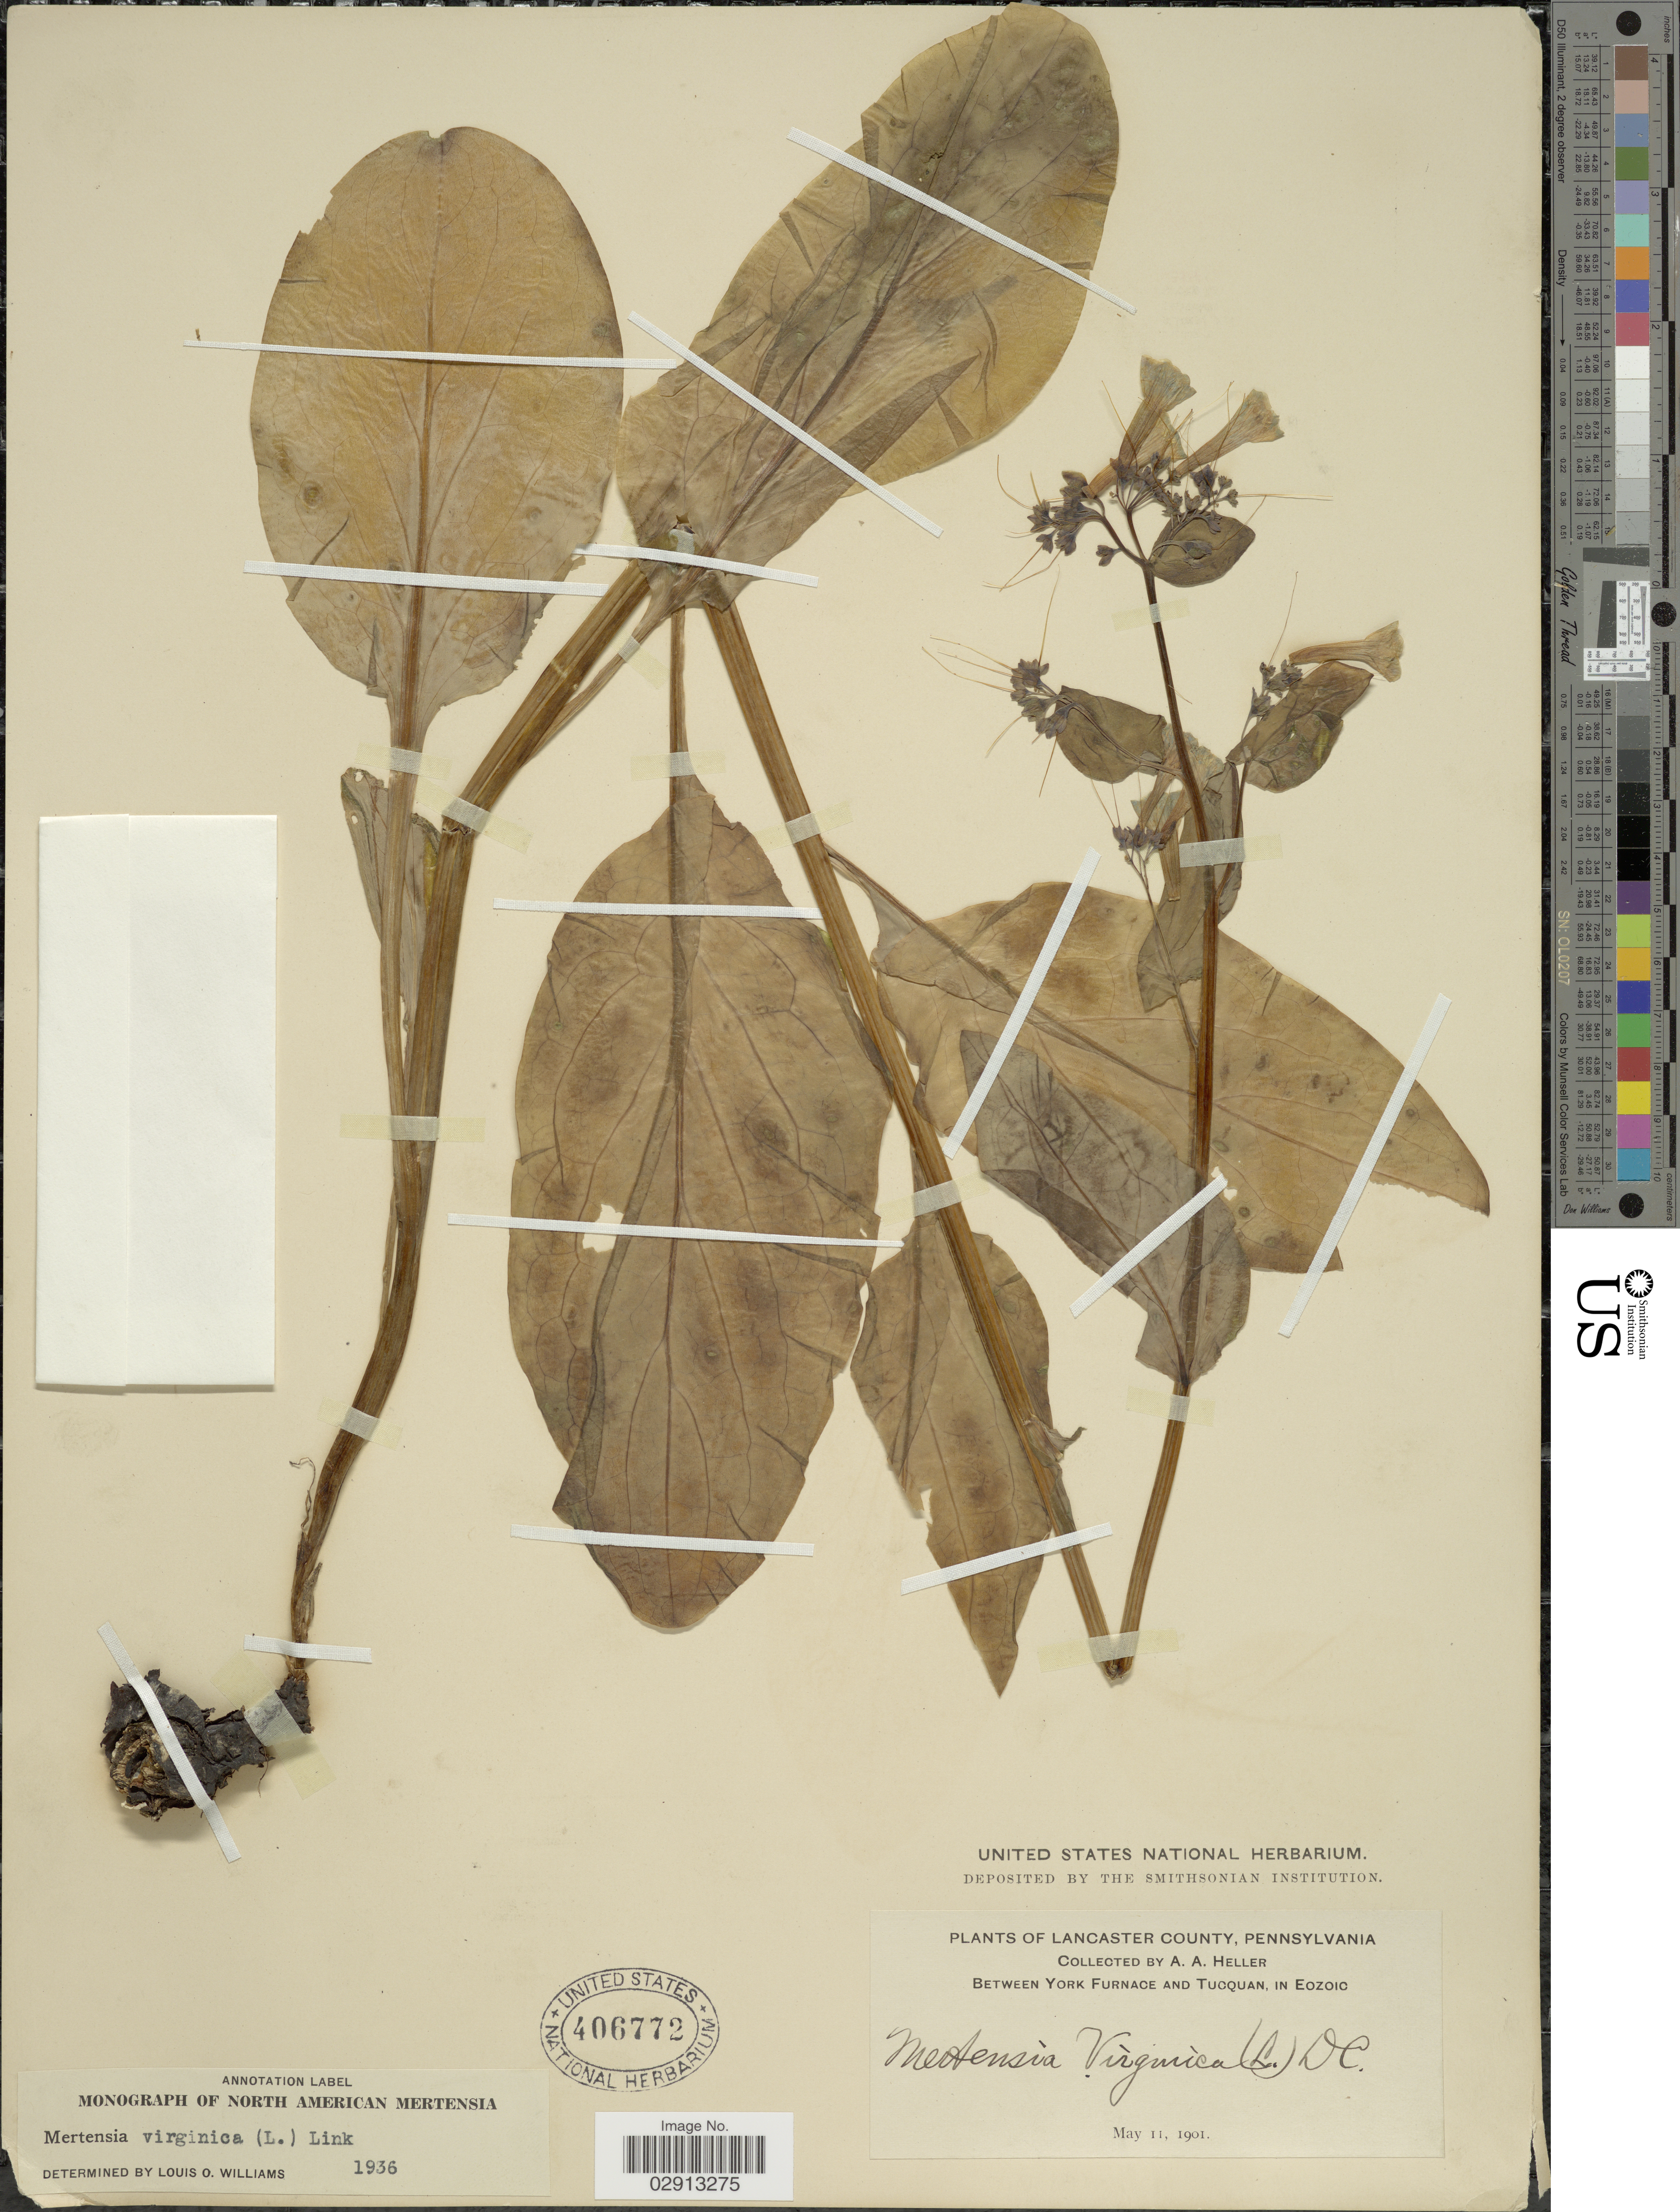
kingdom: Plantae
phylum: Tracheophyta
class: Magnoliopsida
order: Boraginales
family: Boraginaceae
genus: Mertensia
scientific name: Mertensia virginica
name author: (L.) Pers. ex Link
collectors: A. A. Heller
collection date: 1901-05-11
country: United States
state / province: Pennsylvania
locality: Lancaster County. Between York Furnace and Tucquan, in Eozoic.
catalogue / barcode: US 406772